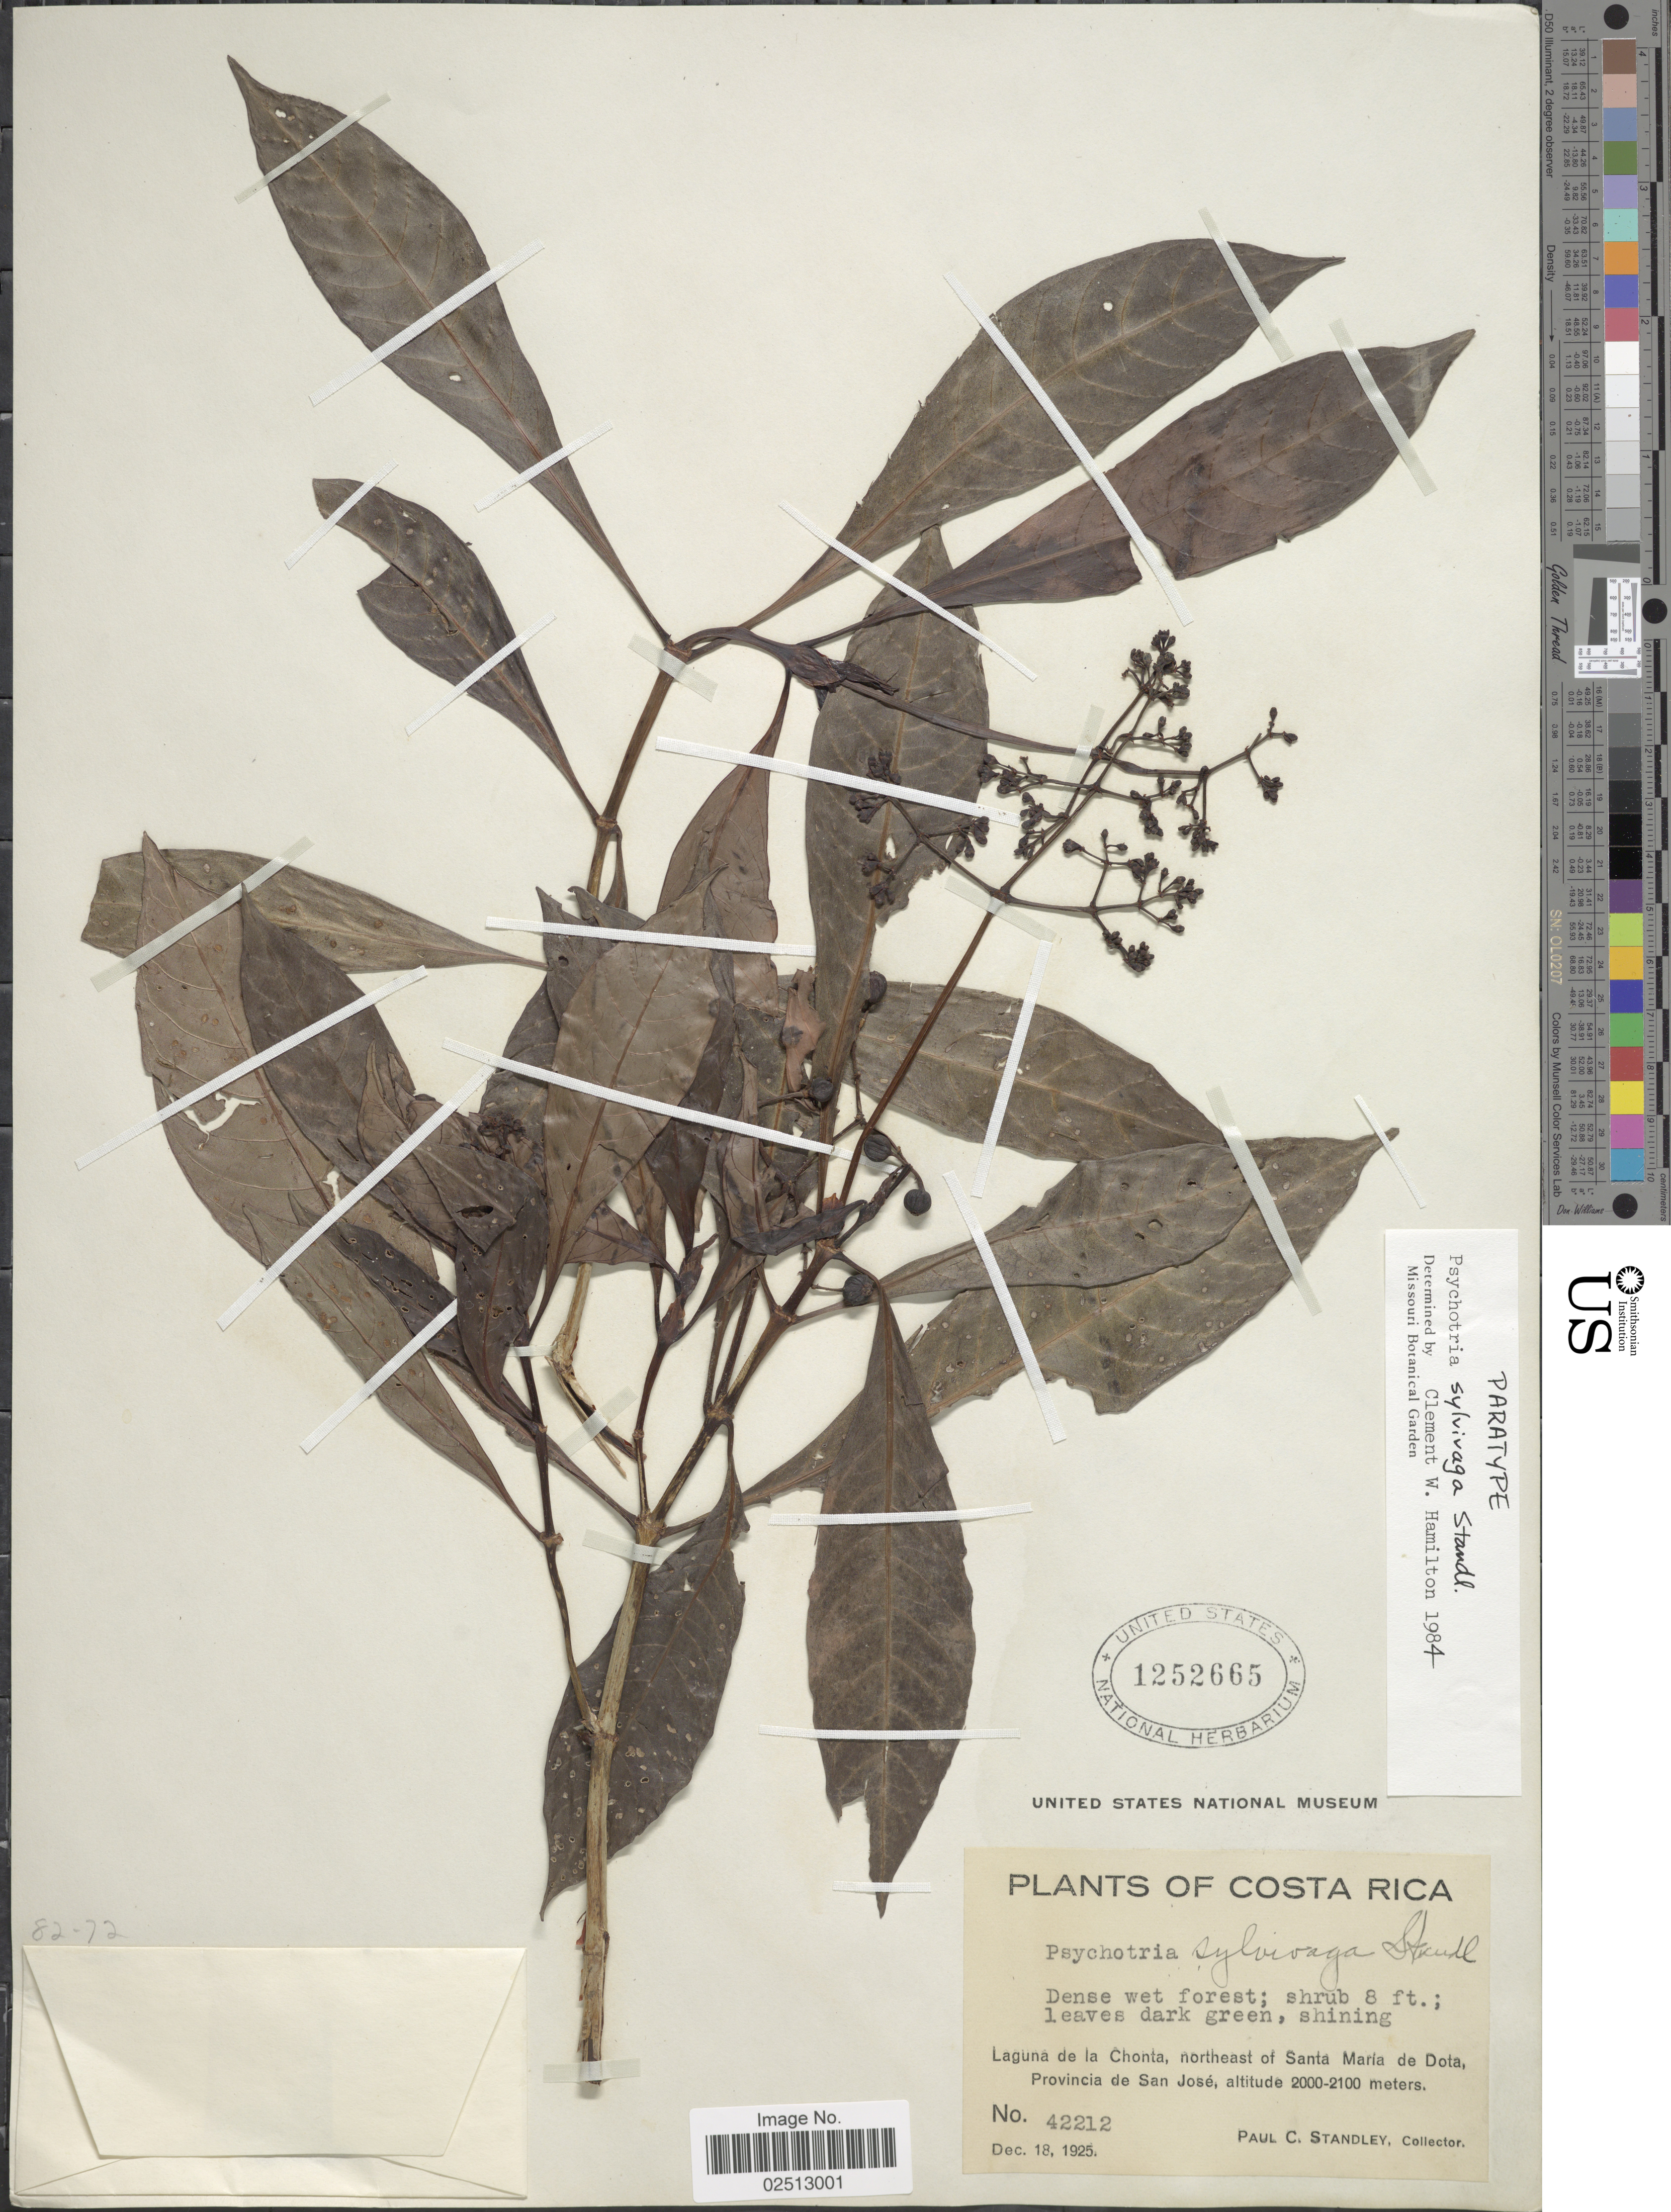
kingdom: Plantae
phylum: Tracheophyta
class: Magnoliopsida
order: Gentianales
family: Rubiaceae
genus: Psychotria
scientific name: Psychotria sylvivaga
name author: Standl.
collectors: P. C. Standley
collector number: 42212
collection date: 1925-12-18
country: Costa Rica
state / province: San José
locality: Laguna de la Chonta, northeast of Santa Maria de Dota, Provincia de San Jose.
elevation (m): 2000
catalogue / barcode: US 1252665